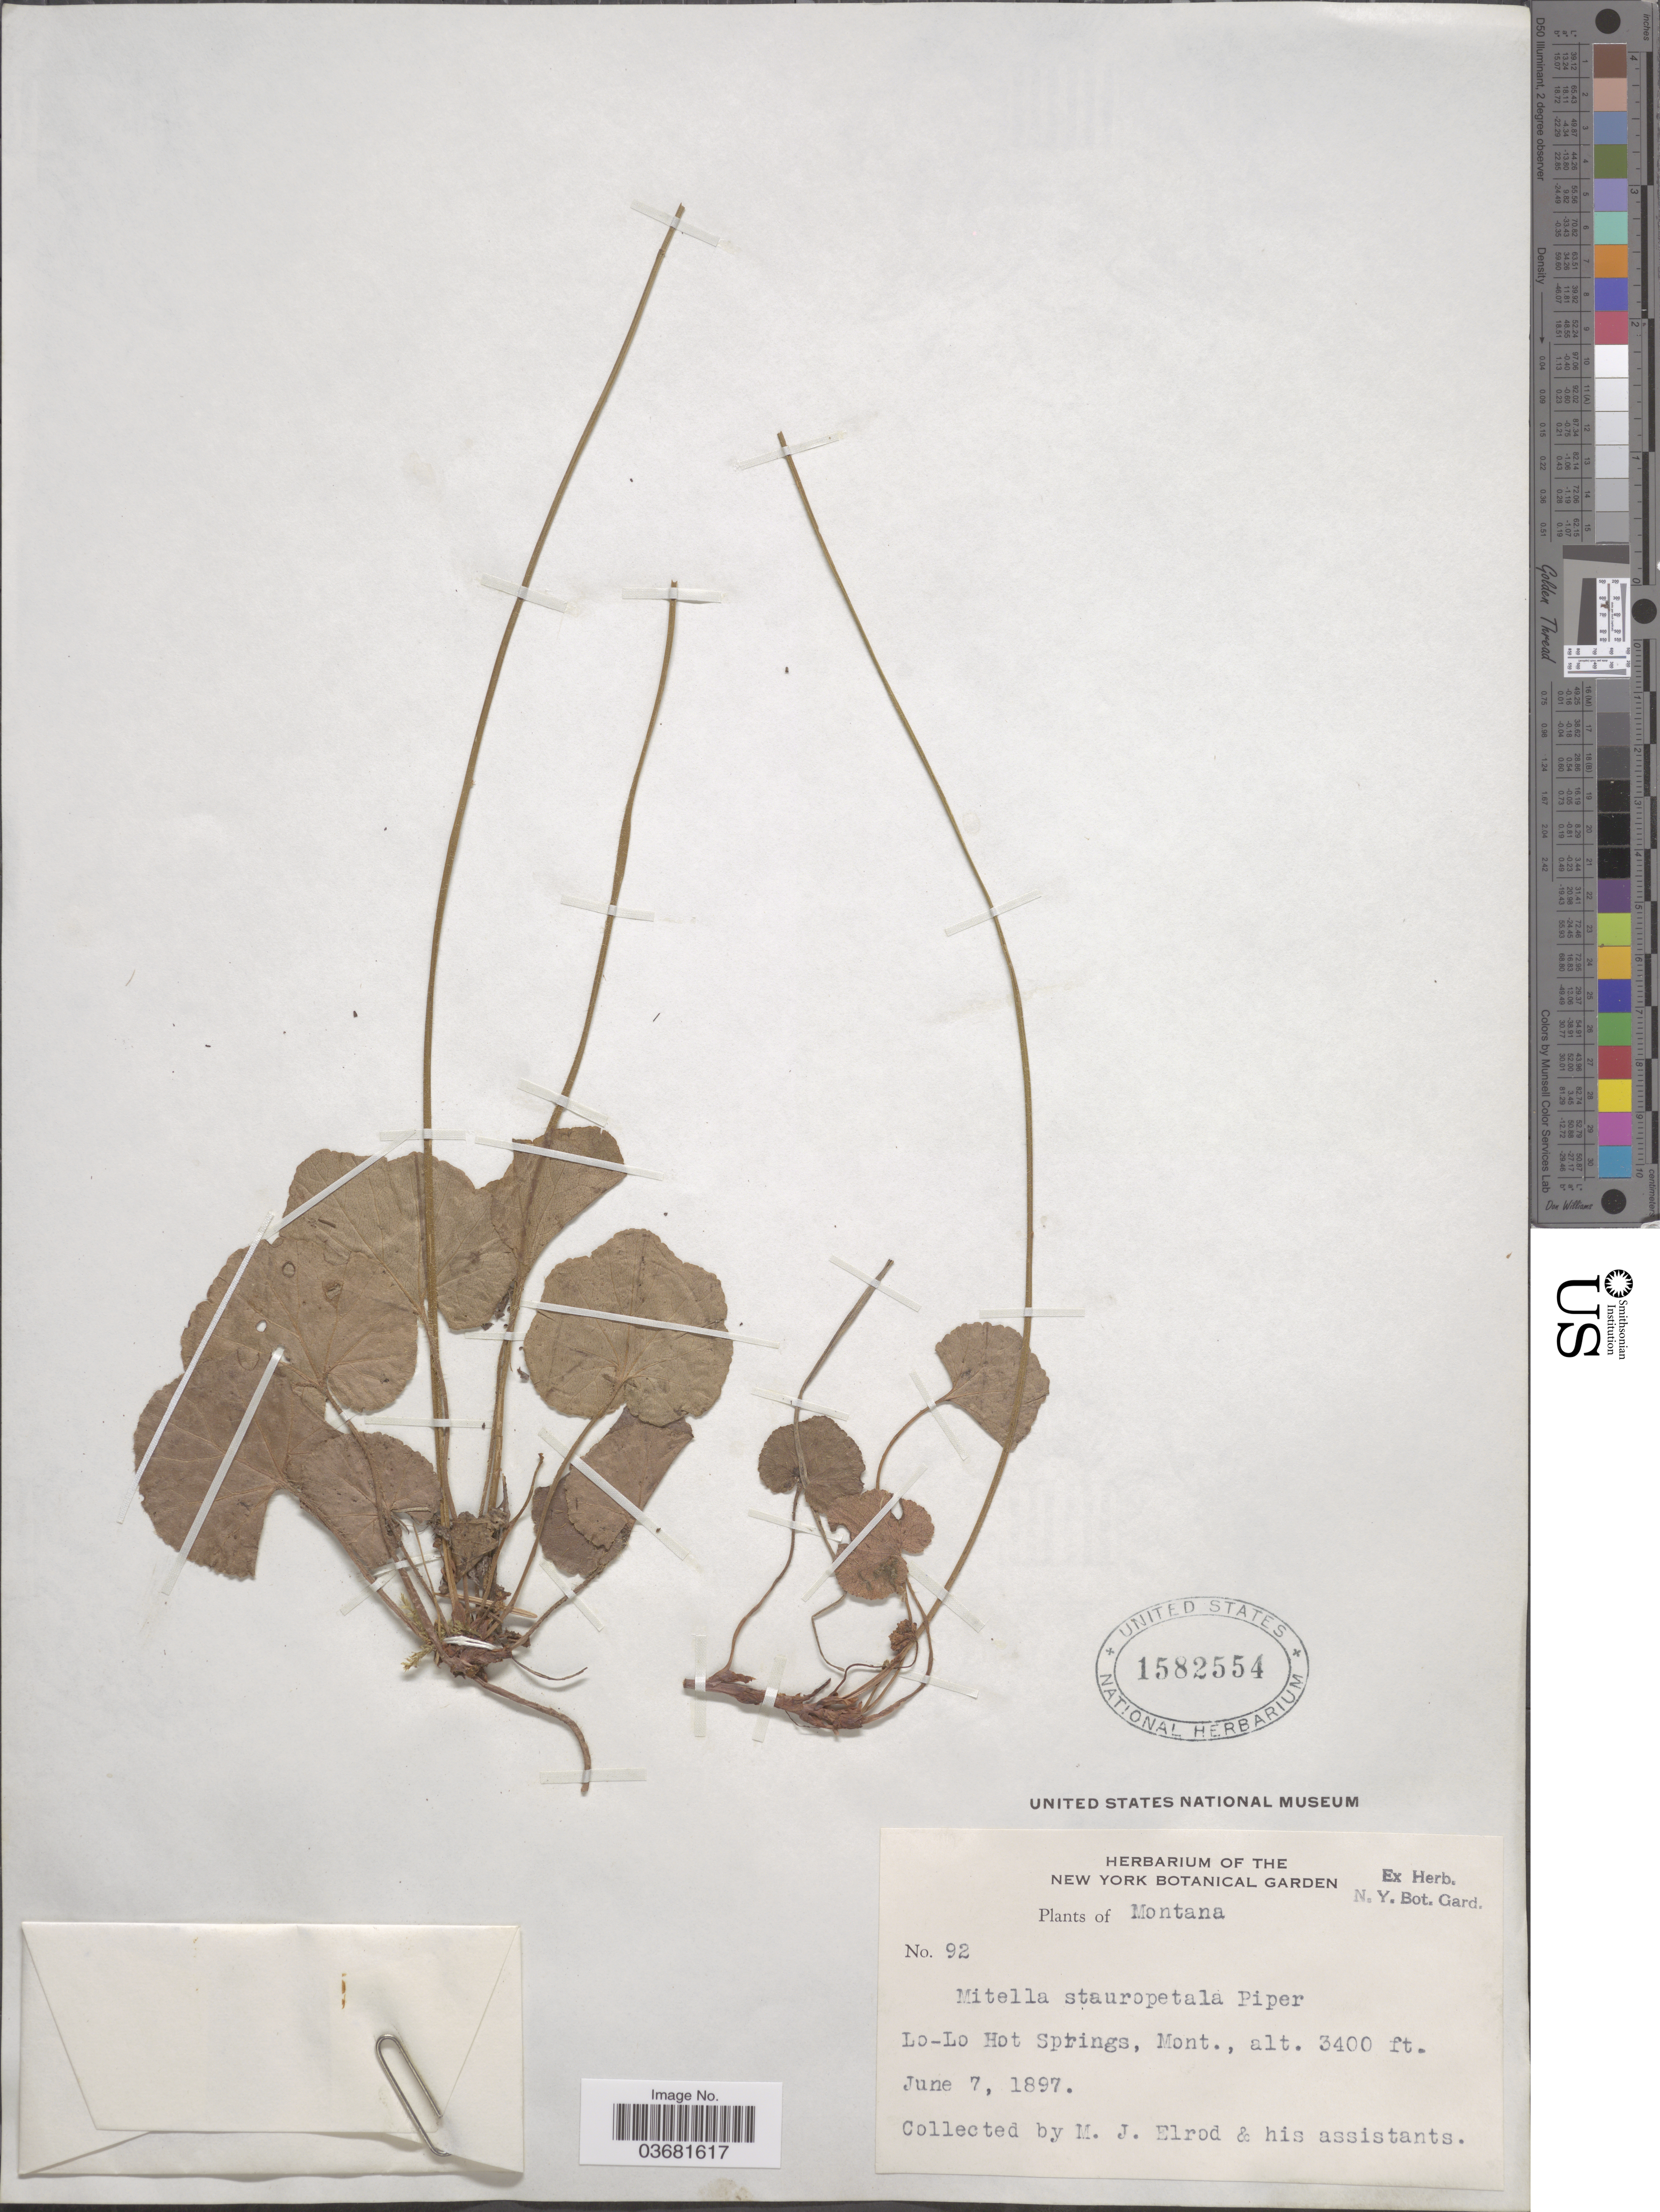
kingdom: Plantae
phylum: Tracheophyta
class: Magnoliopsida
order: Saxifragales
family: Saxifragaceae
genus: Mitella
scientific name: Mitella stauropetala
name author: Piper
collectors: J. Elrod & et al.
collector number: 92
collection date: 1897-06-07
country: United States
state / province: Montana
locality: Lo-Lo Hot Springs.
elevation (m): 1036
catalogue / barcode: US 1582554